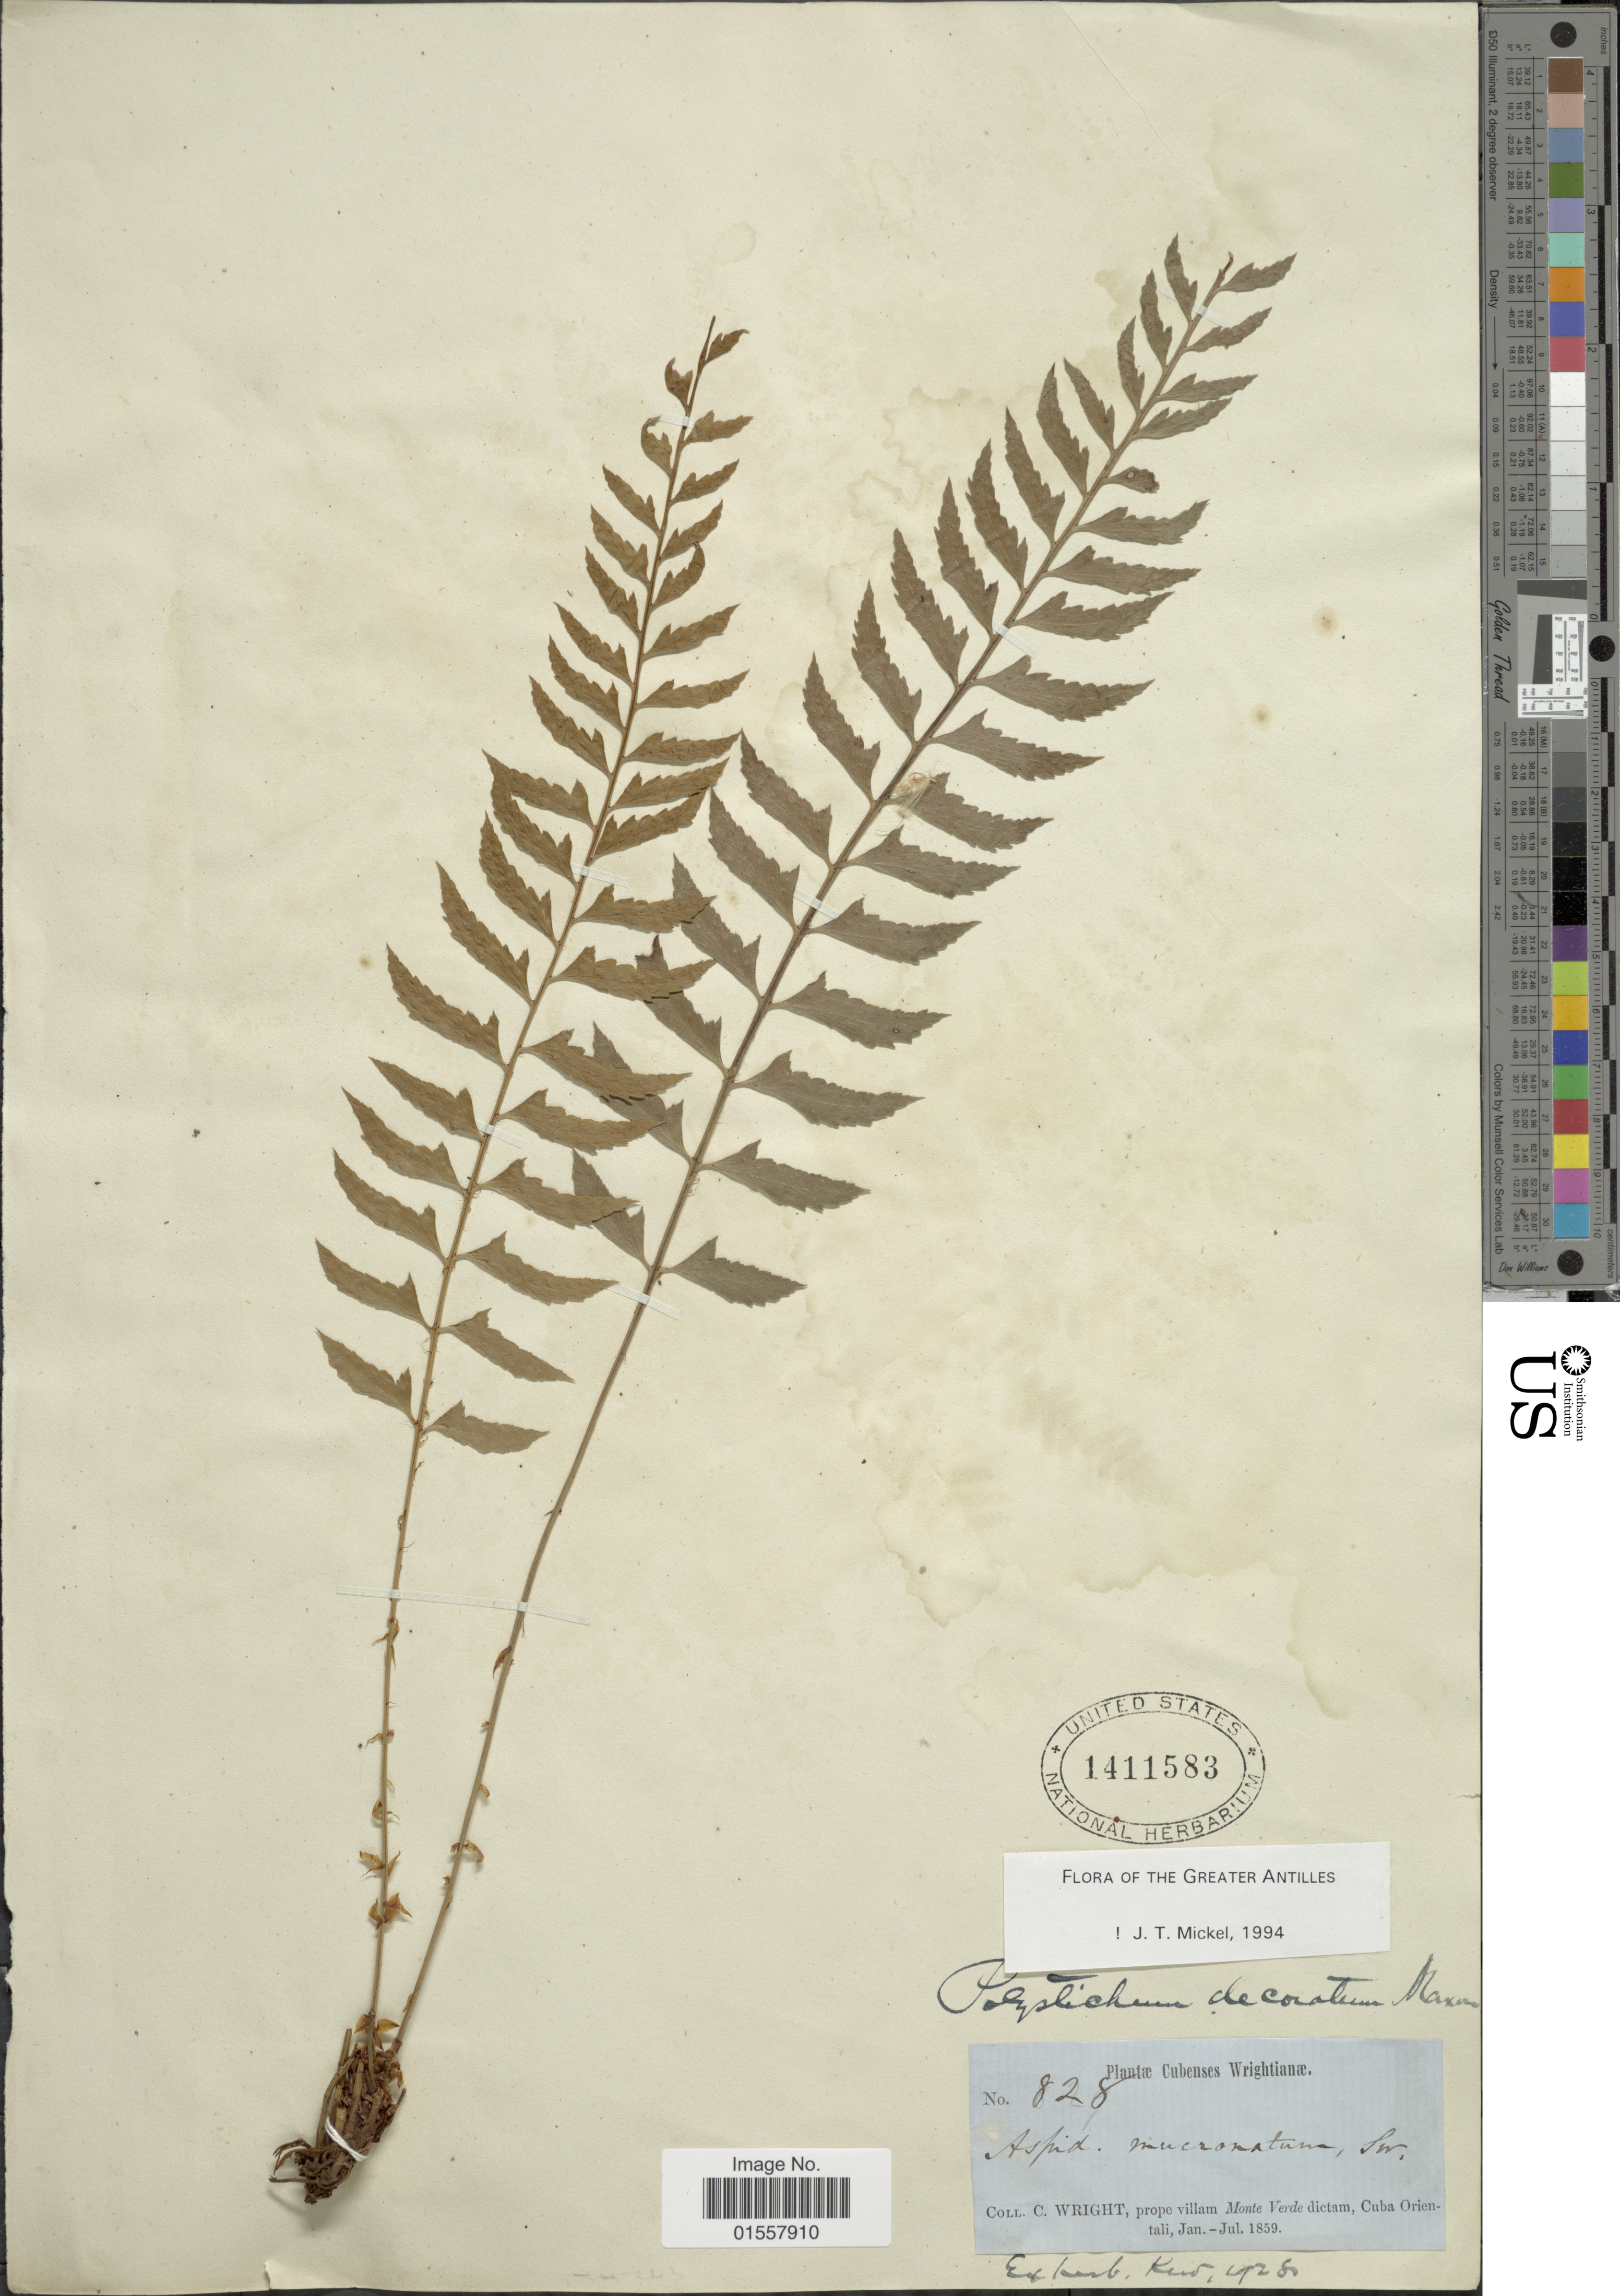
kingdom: Plantae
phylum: Tracheophyta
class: Polypodiopsida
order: Polypodiales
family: Dryopteridaceae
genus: Polystichum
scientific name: Polystichum decoratum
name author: Maxon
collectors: C. Wright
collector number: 828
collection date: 1859-01/1859-07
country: Cuba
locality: Cubenses, Prope villam Monte Verde dictam, Cuba Orientali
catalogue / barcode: US 1411583